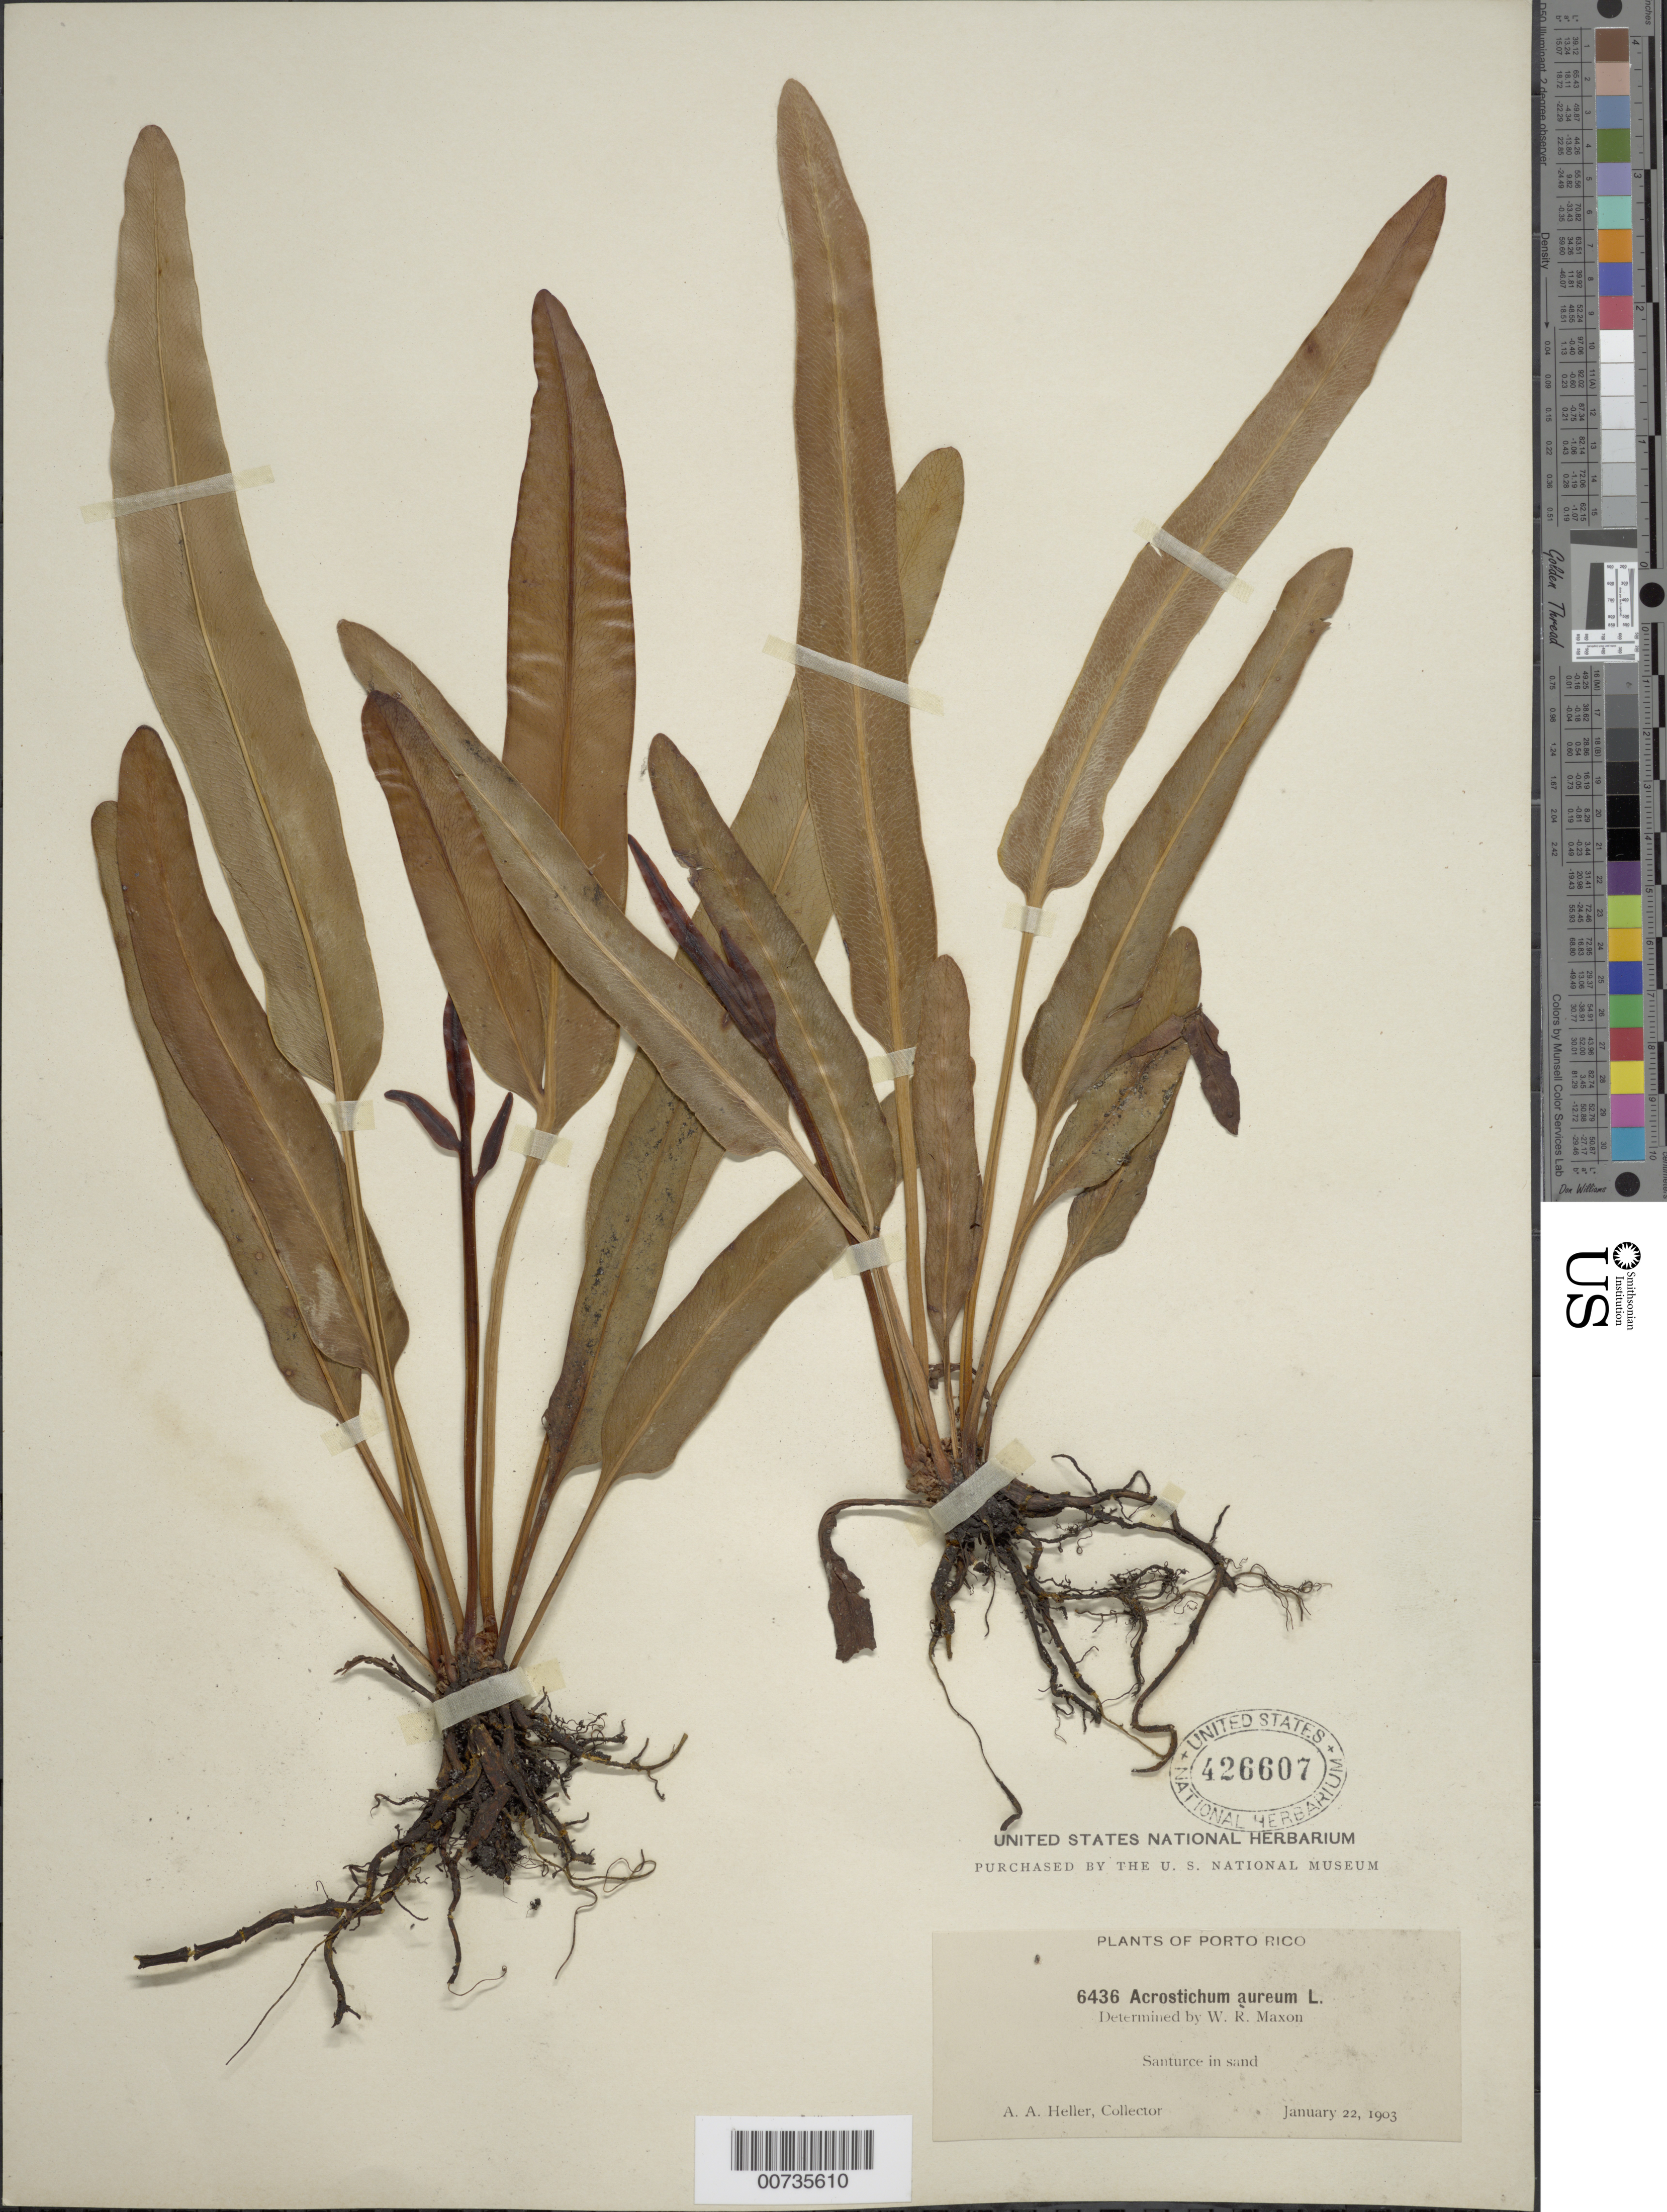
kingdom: Plantae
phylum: Tracheophyta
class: Polypodiopsida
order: Polypodiales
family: Pteridaceae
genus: Acrostichum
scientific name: Acrostichum aureum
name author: L.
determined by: Maxon, W. R.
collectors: A. A. Heller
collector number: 6436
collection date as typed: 22 Jan 1903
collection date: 1903-01-22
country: Puerto Rico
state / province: San Juan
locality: Santurce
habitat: In sand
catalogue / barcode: US 426607